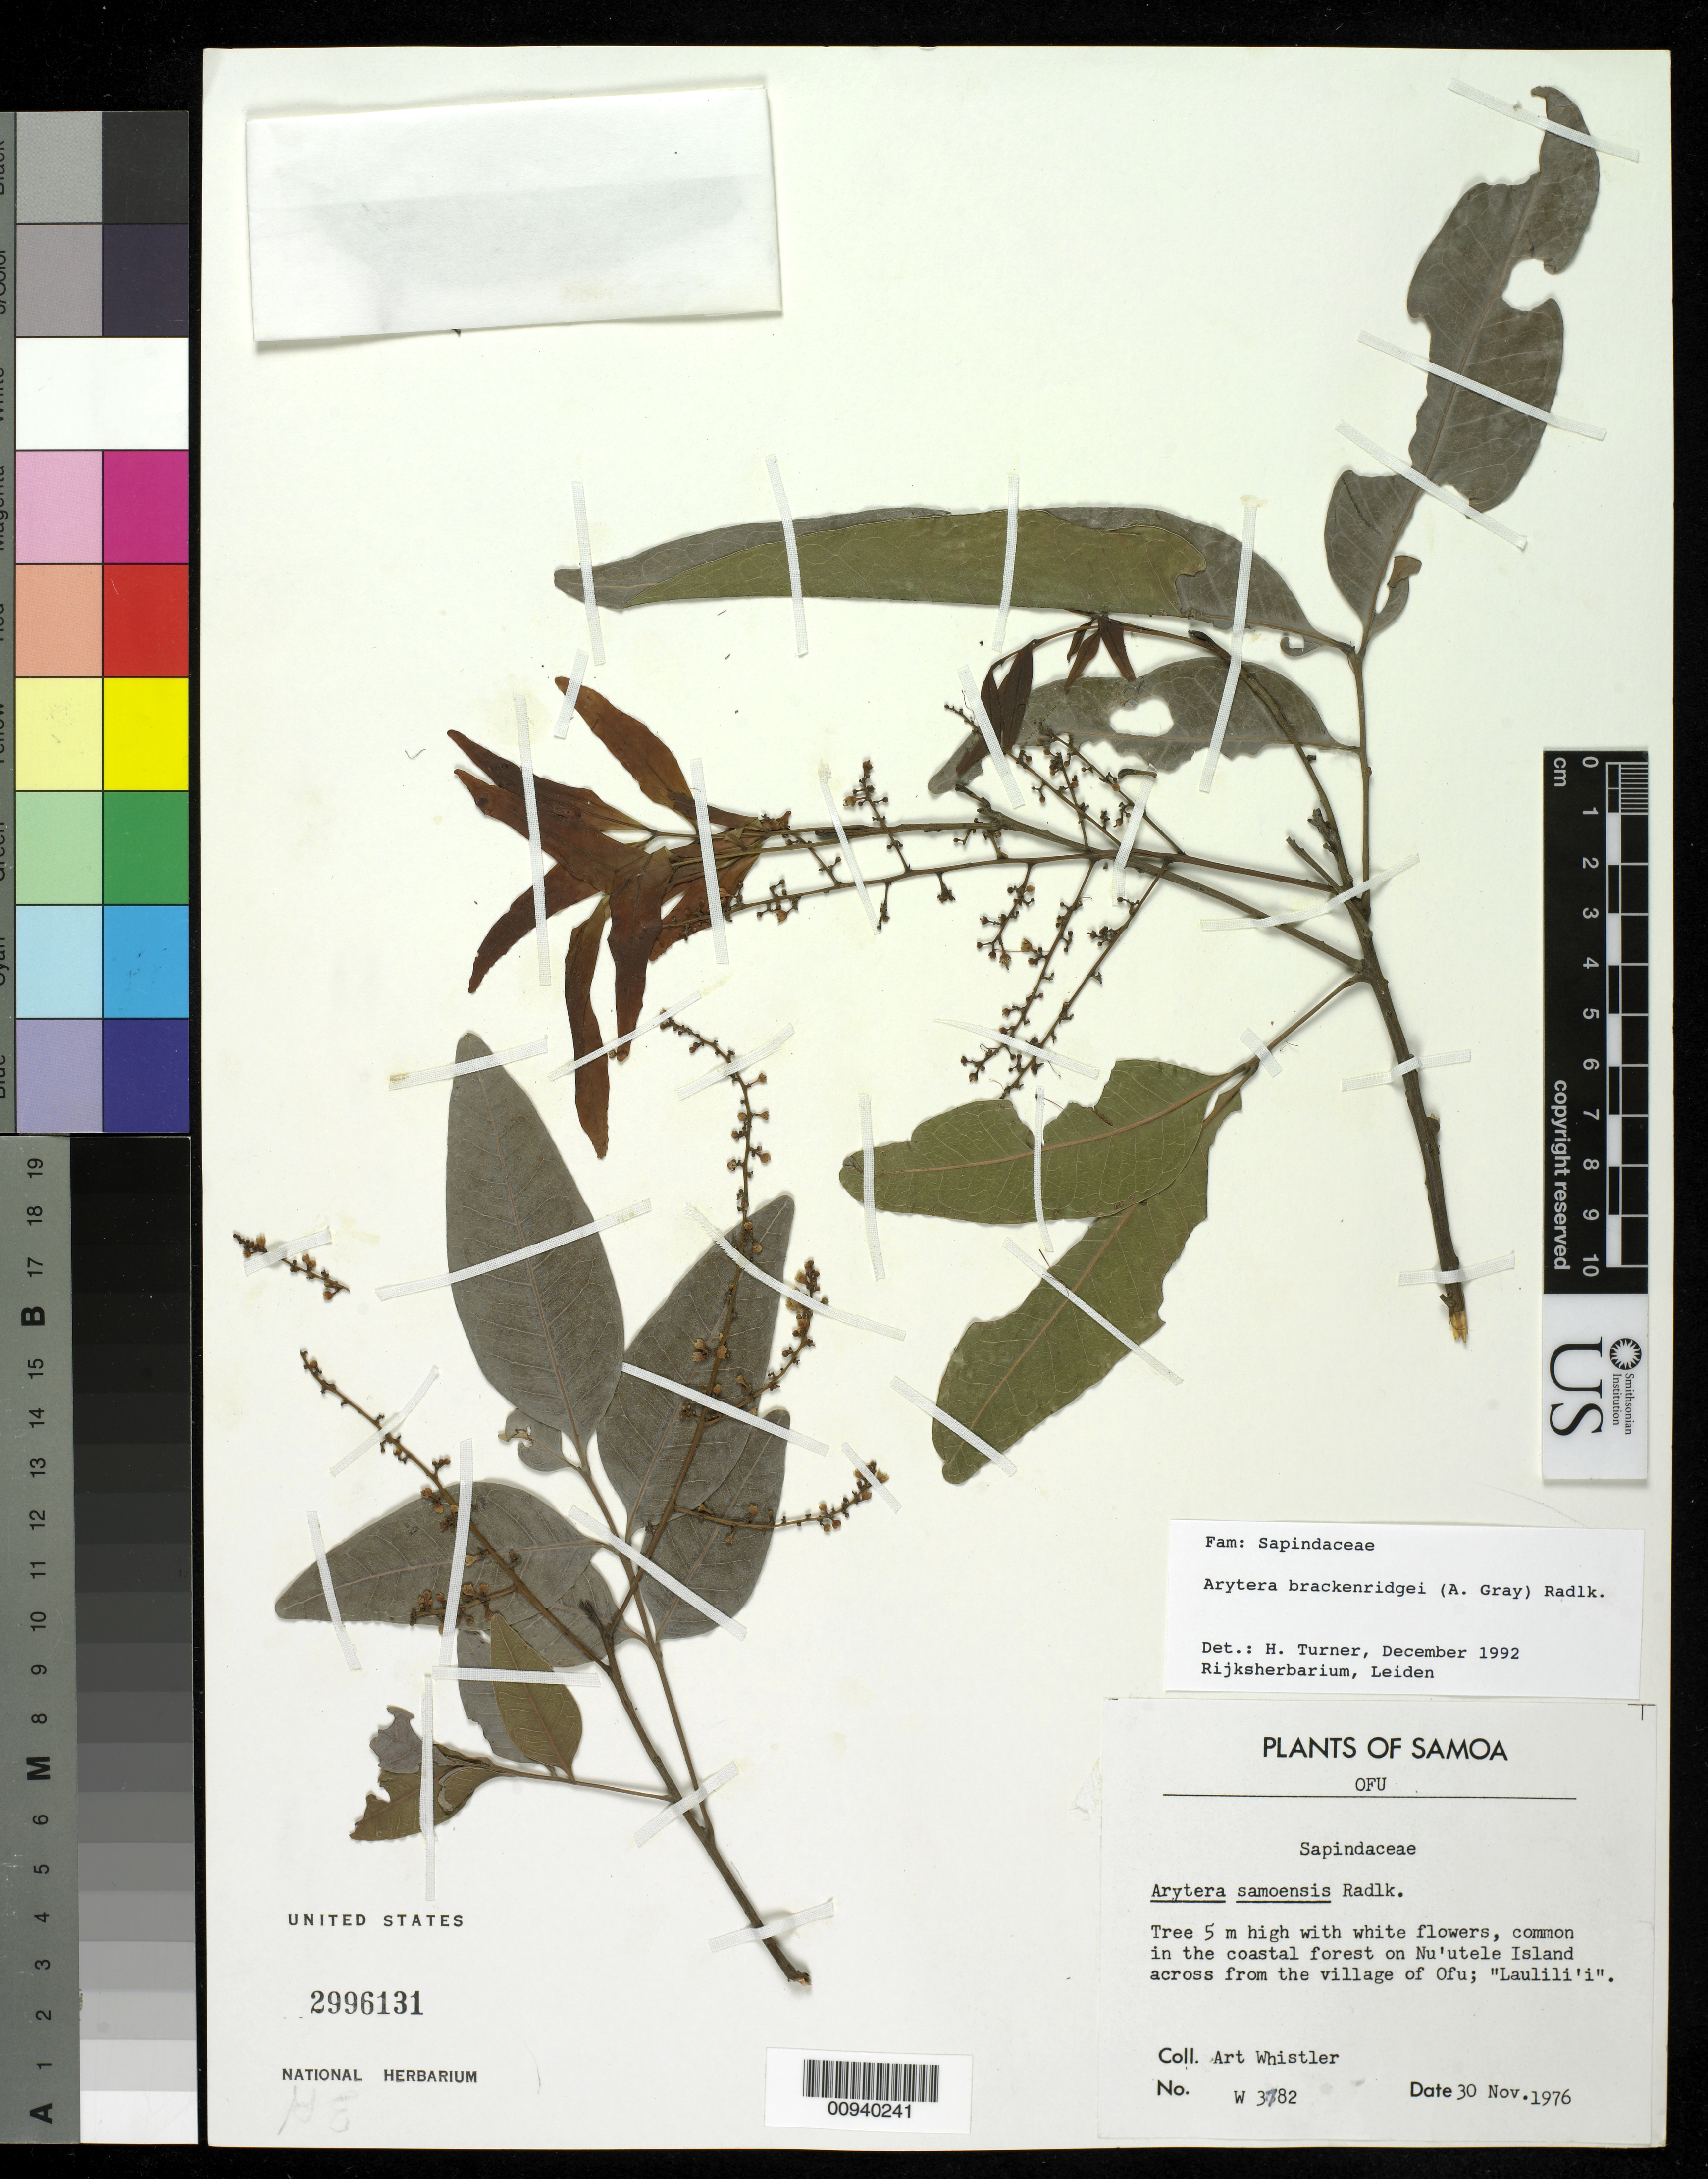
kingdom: Plantae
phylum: Tracheophyta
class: Magnoliopsida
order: Sapindales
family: Sapindaceae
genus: Lepidocupania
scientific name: Lepidocupania brackenridgei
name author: (A. Gray) Buerki et al.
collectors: A. Whistler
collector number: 3782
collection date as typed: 30 Nov 1976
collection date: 1976-11-30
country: Samoa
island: Nu'utele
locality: Across from the Village of Ofu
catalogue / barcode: US 2996131